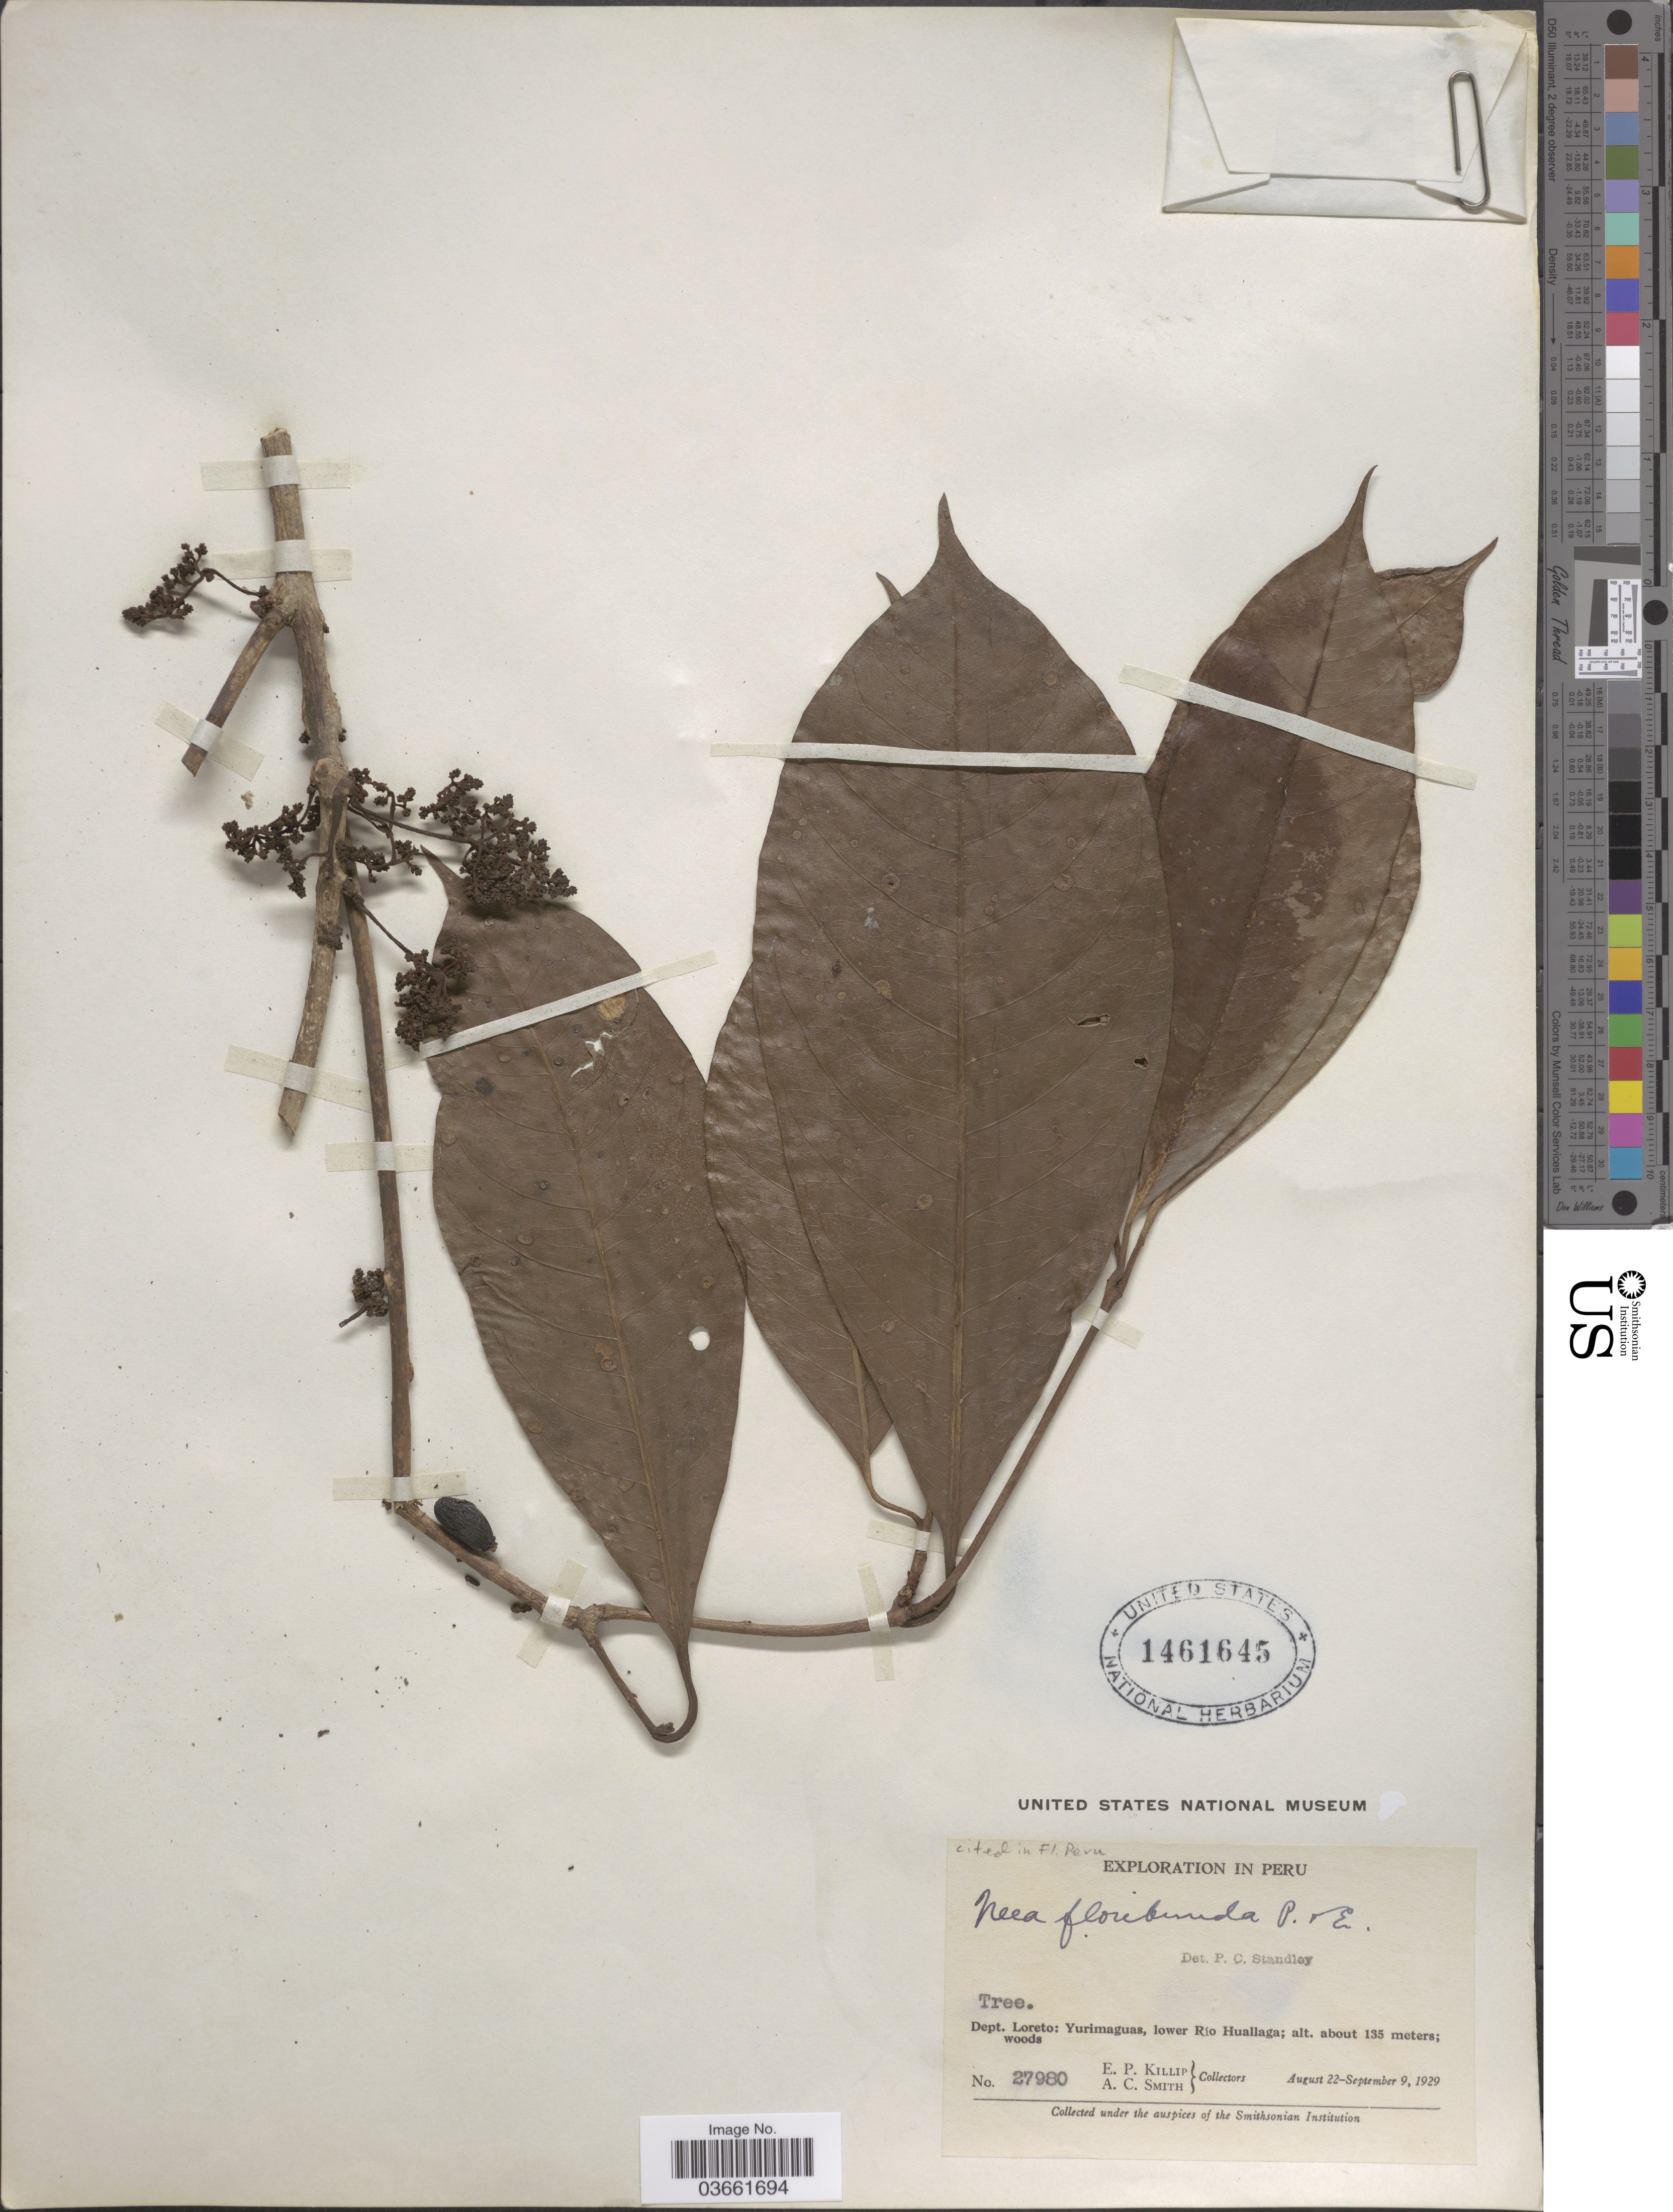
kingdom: Plantae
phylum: Tracheophyta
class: Magnoliopsida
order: Caryophyllales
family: Nyctaginaceae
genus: Neea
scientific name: Neea floribunda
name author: Poepp. & Endl.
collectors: E. P. Killip & A. C. Smith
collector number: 27980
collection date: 1929-08-22/1929-09-09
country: Peru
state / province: Loreto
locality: Dept. Loreto: Yurimaguas, lower Río Huallaga.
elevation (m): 135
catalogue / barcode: US 1461645